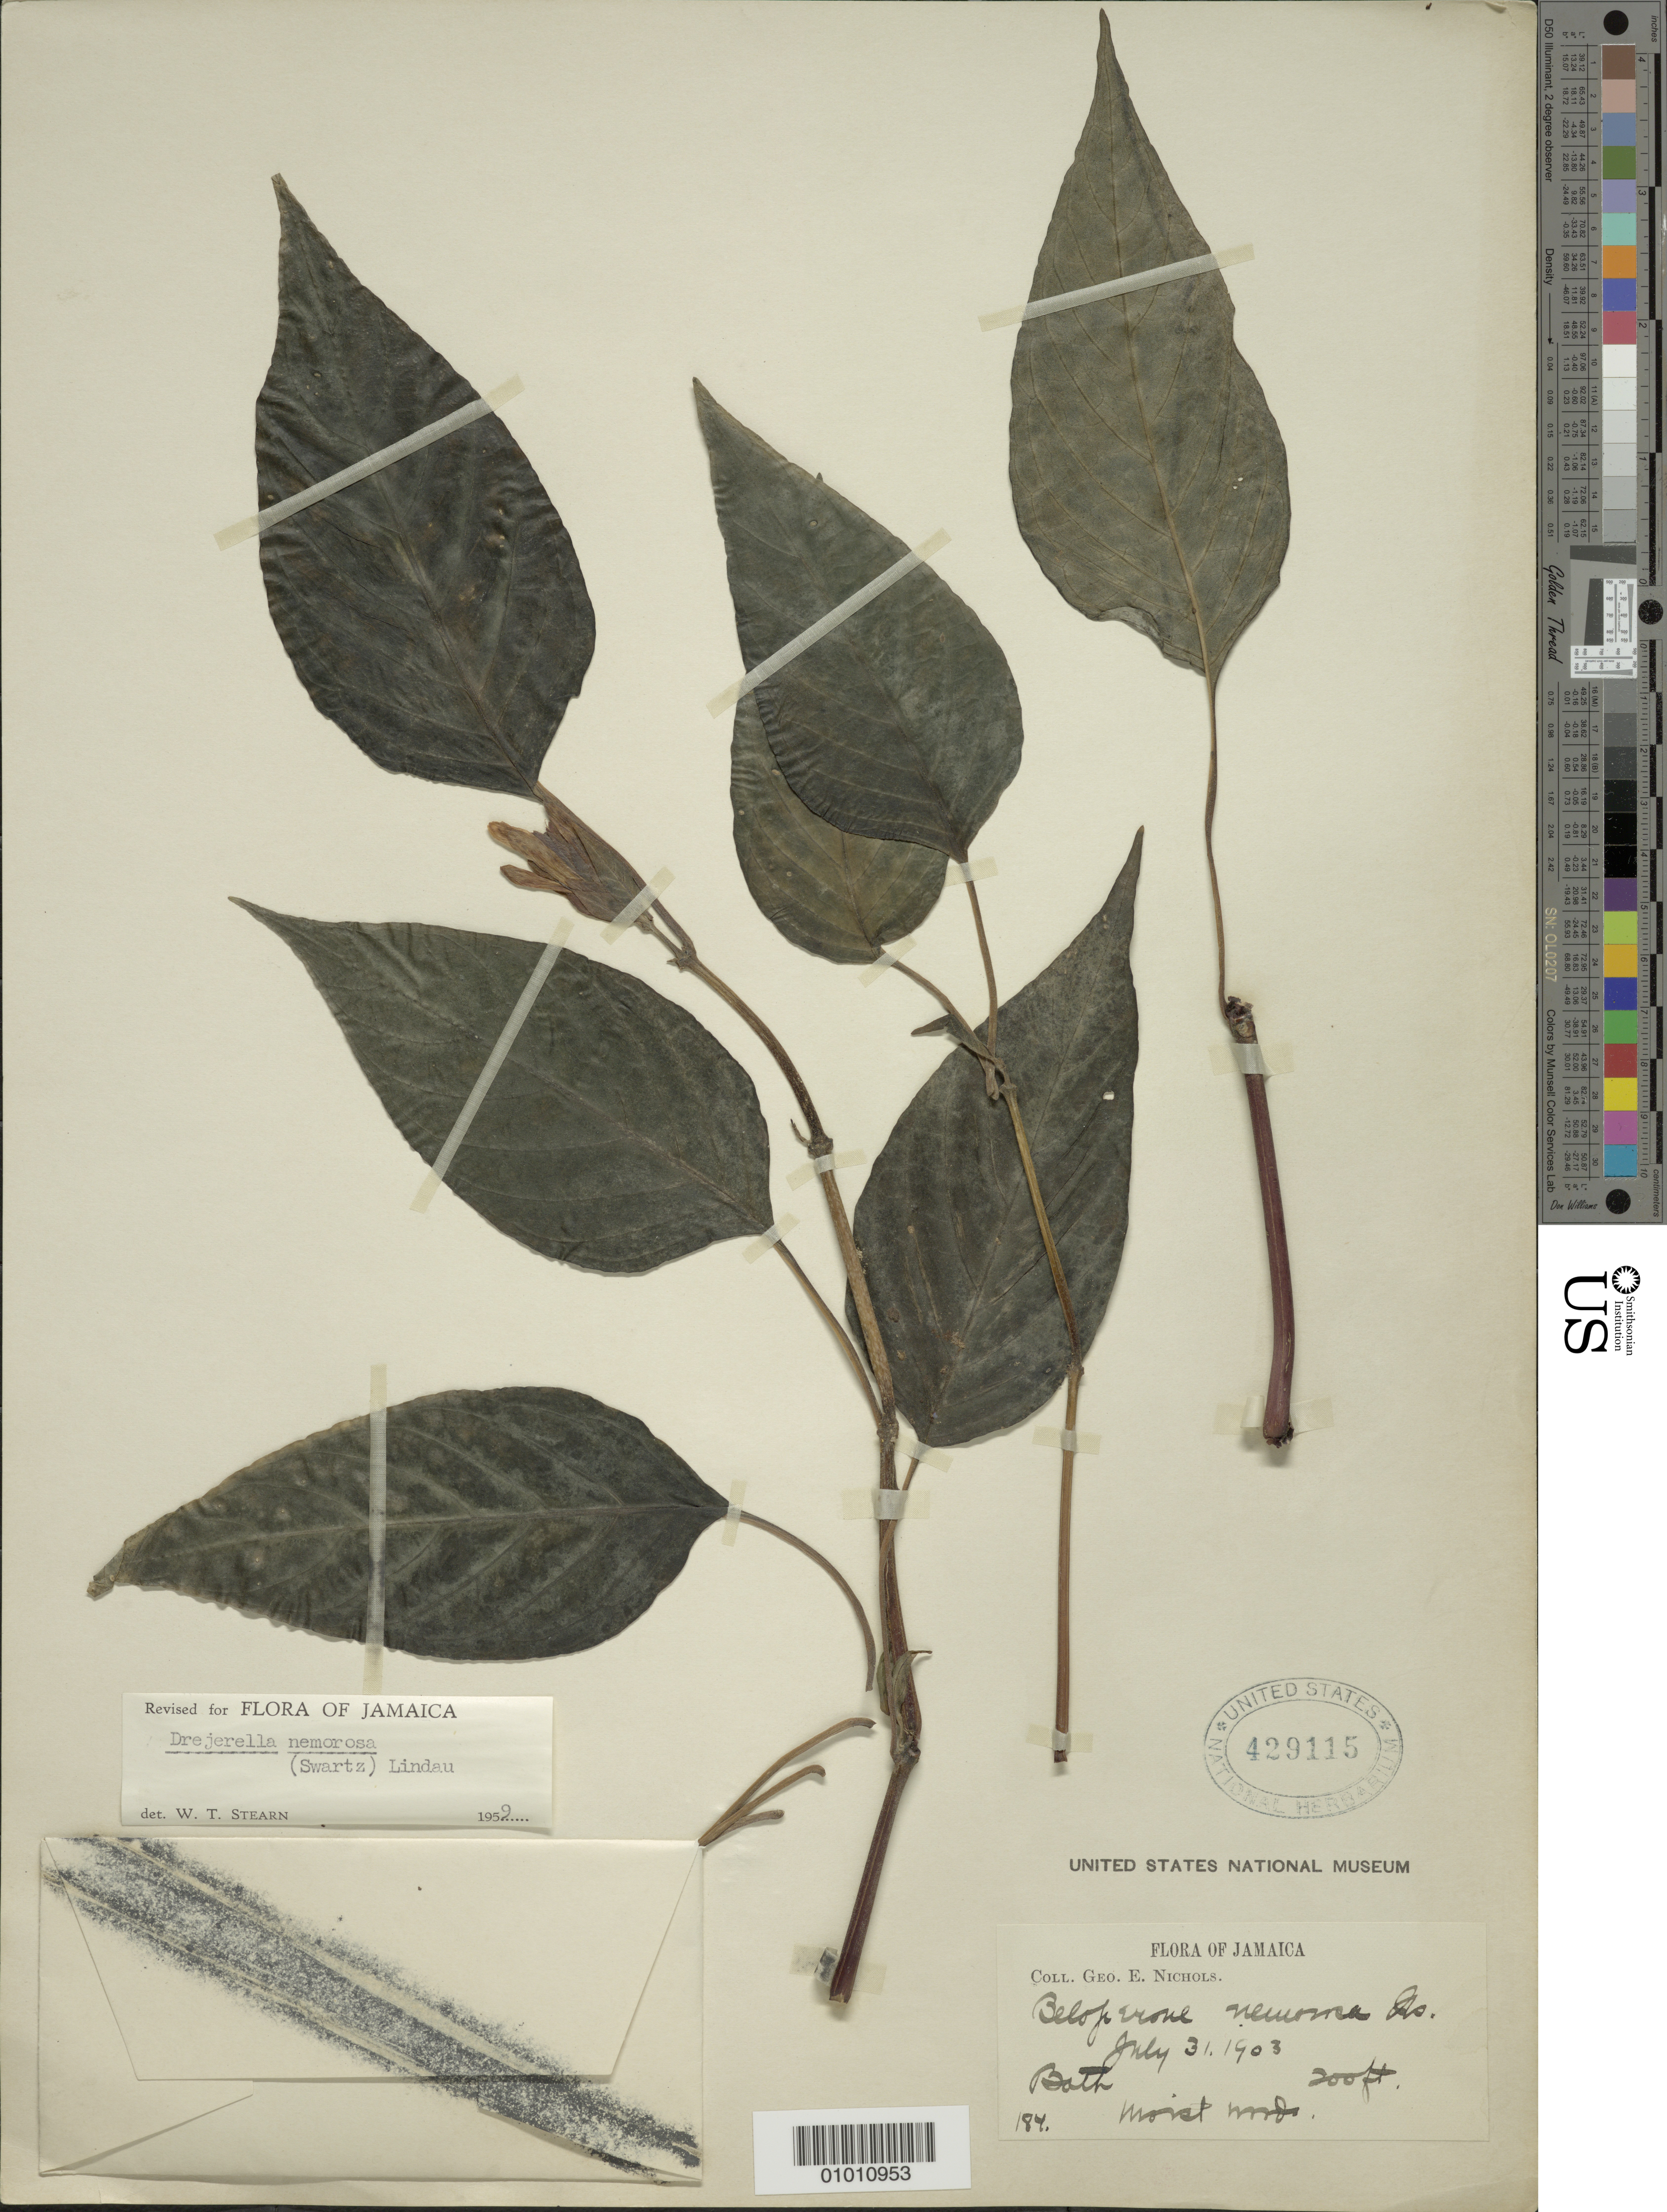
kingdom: Plantae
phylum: Tracheophyta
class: Magnoliopsida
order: Lamiales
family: Acanthaceae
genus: Justicia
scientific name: Justicia nemorosa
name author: Sw.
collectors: G. E. Nichols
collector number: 184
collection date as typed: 31 Jul 1903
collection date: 1903-07-31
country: Jamaica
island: Jamaica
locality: Bath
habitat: Moist woods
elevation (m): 61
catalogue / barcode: US 429115